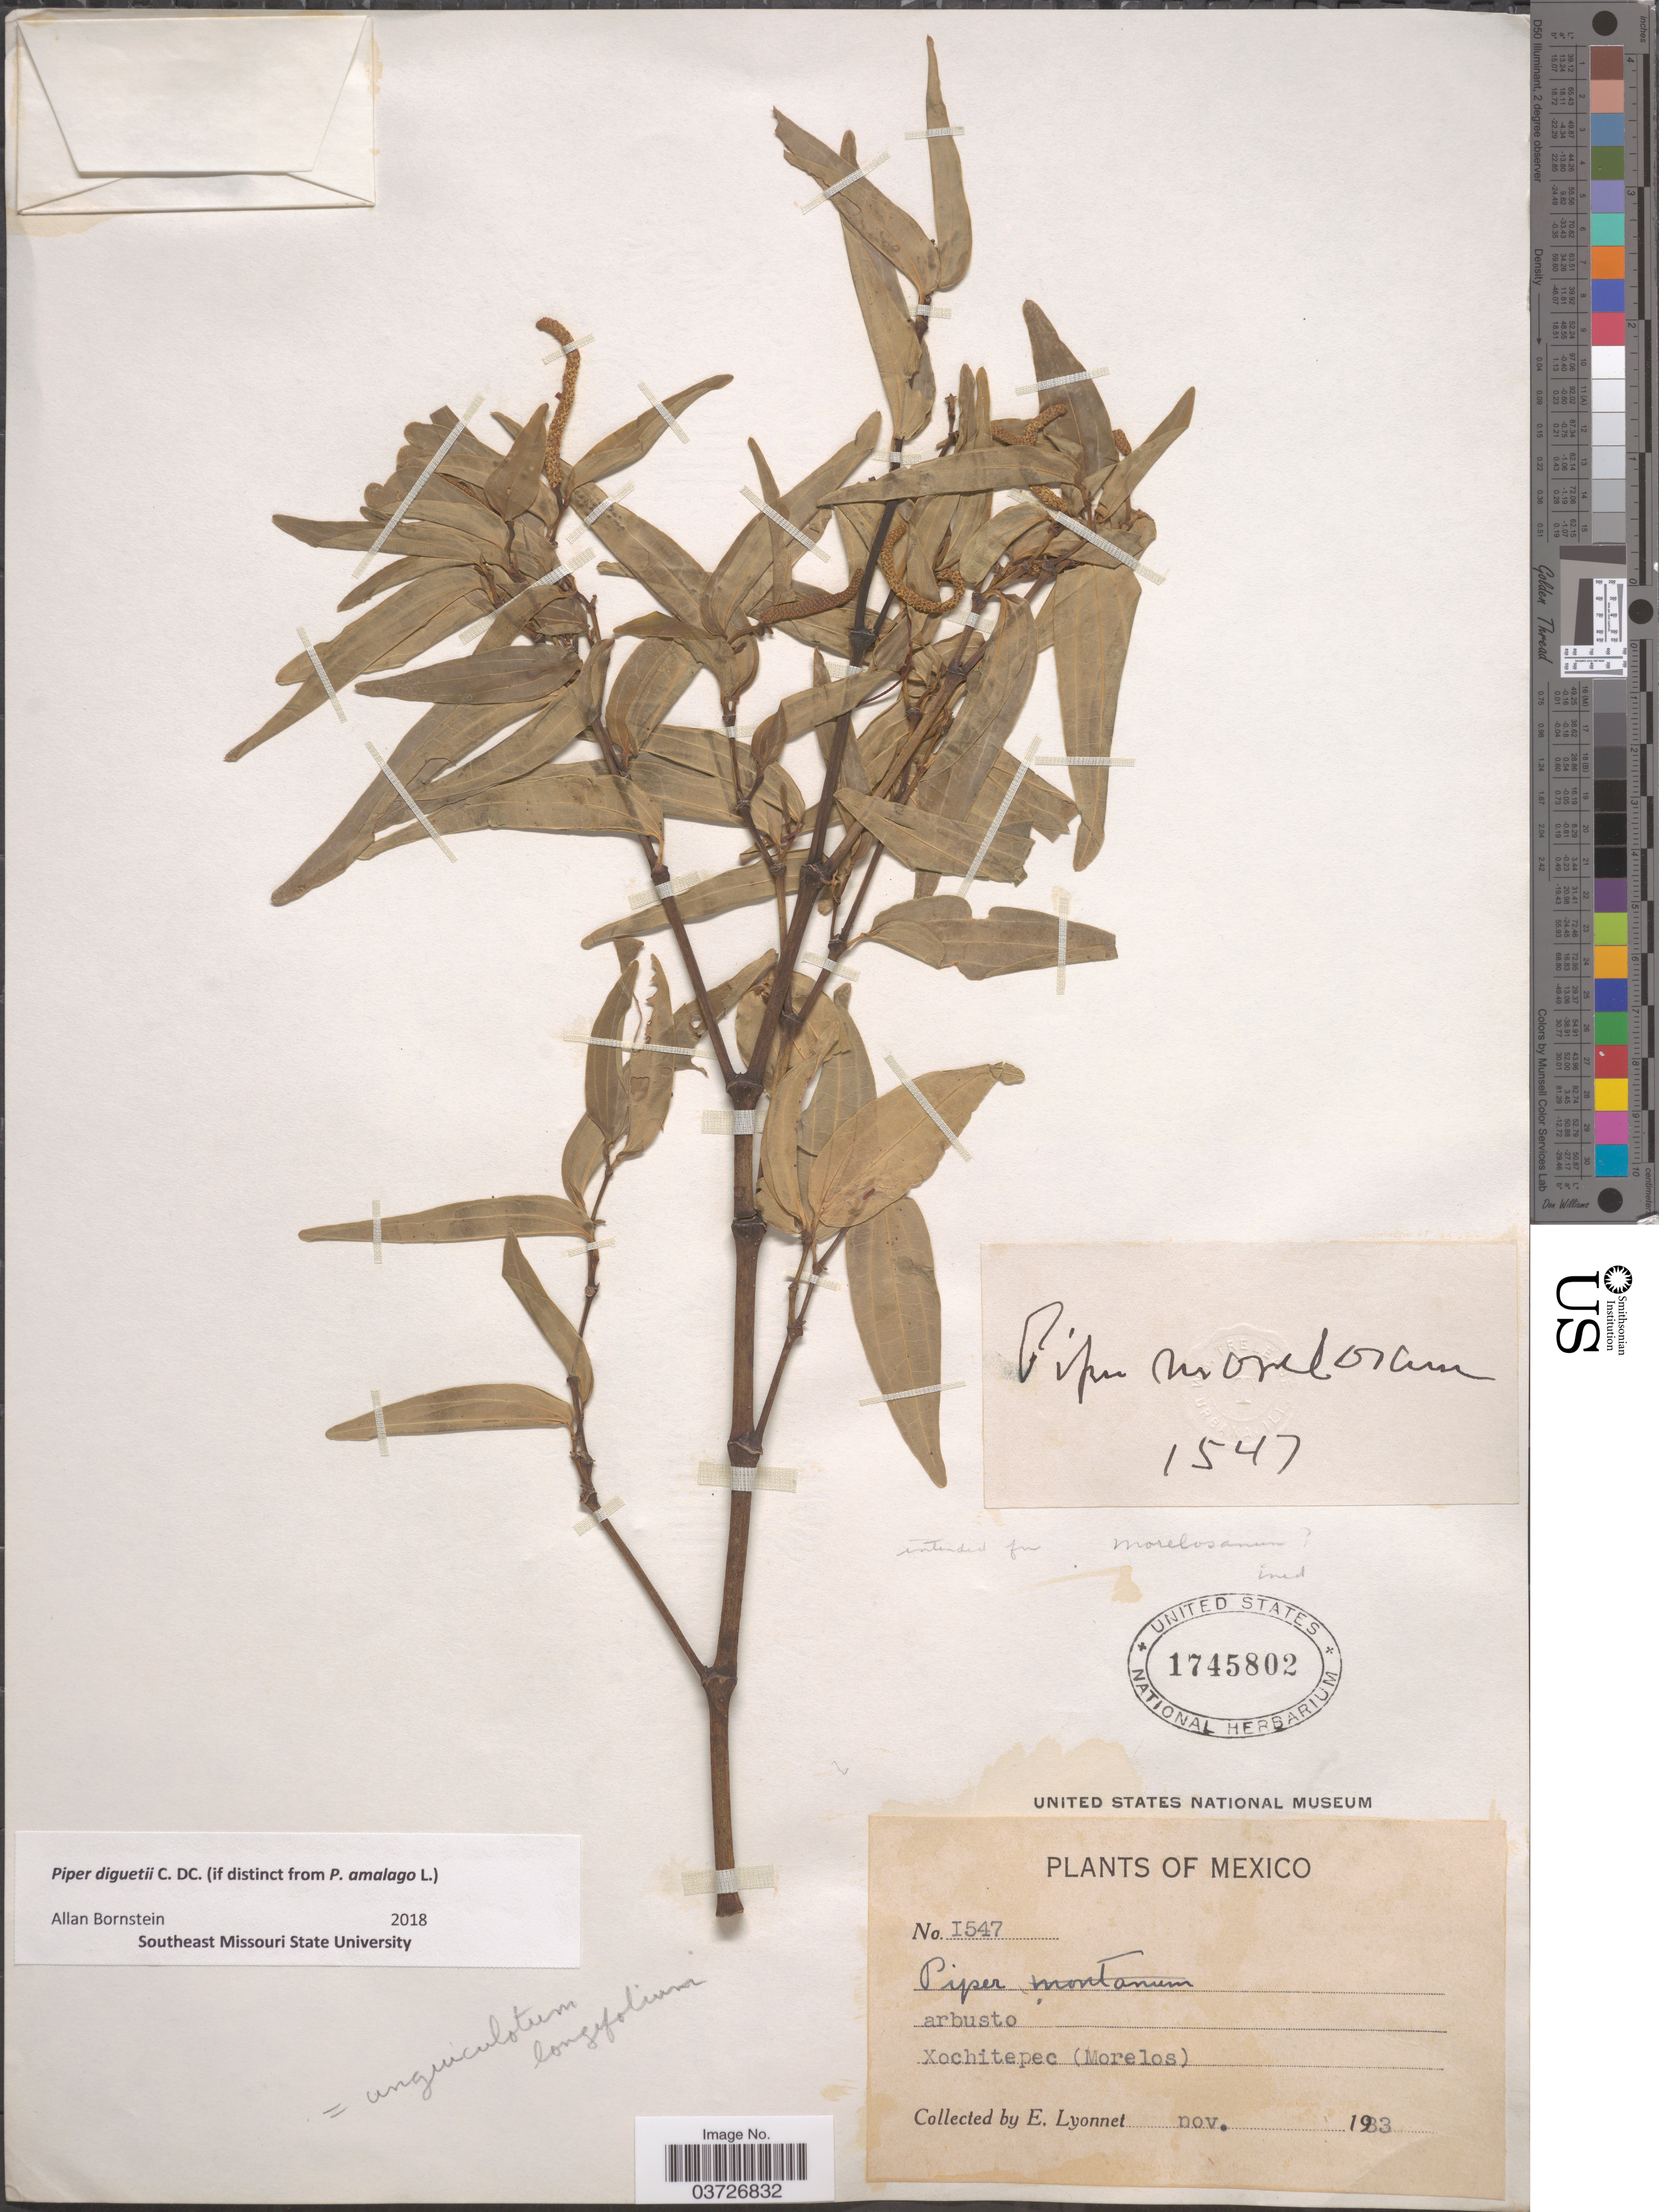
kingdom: Plantae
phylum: Tracheophyta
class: Magnoliopsida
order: Piperales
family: Piperaceae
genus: Piper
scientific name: Piper diguetii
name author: C. DC.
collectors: E. Lyonnet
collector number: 1547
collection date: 1933-11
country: Mexico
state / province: Morelos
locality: Xochitepec (Morelos).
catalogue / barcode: US 1745802